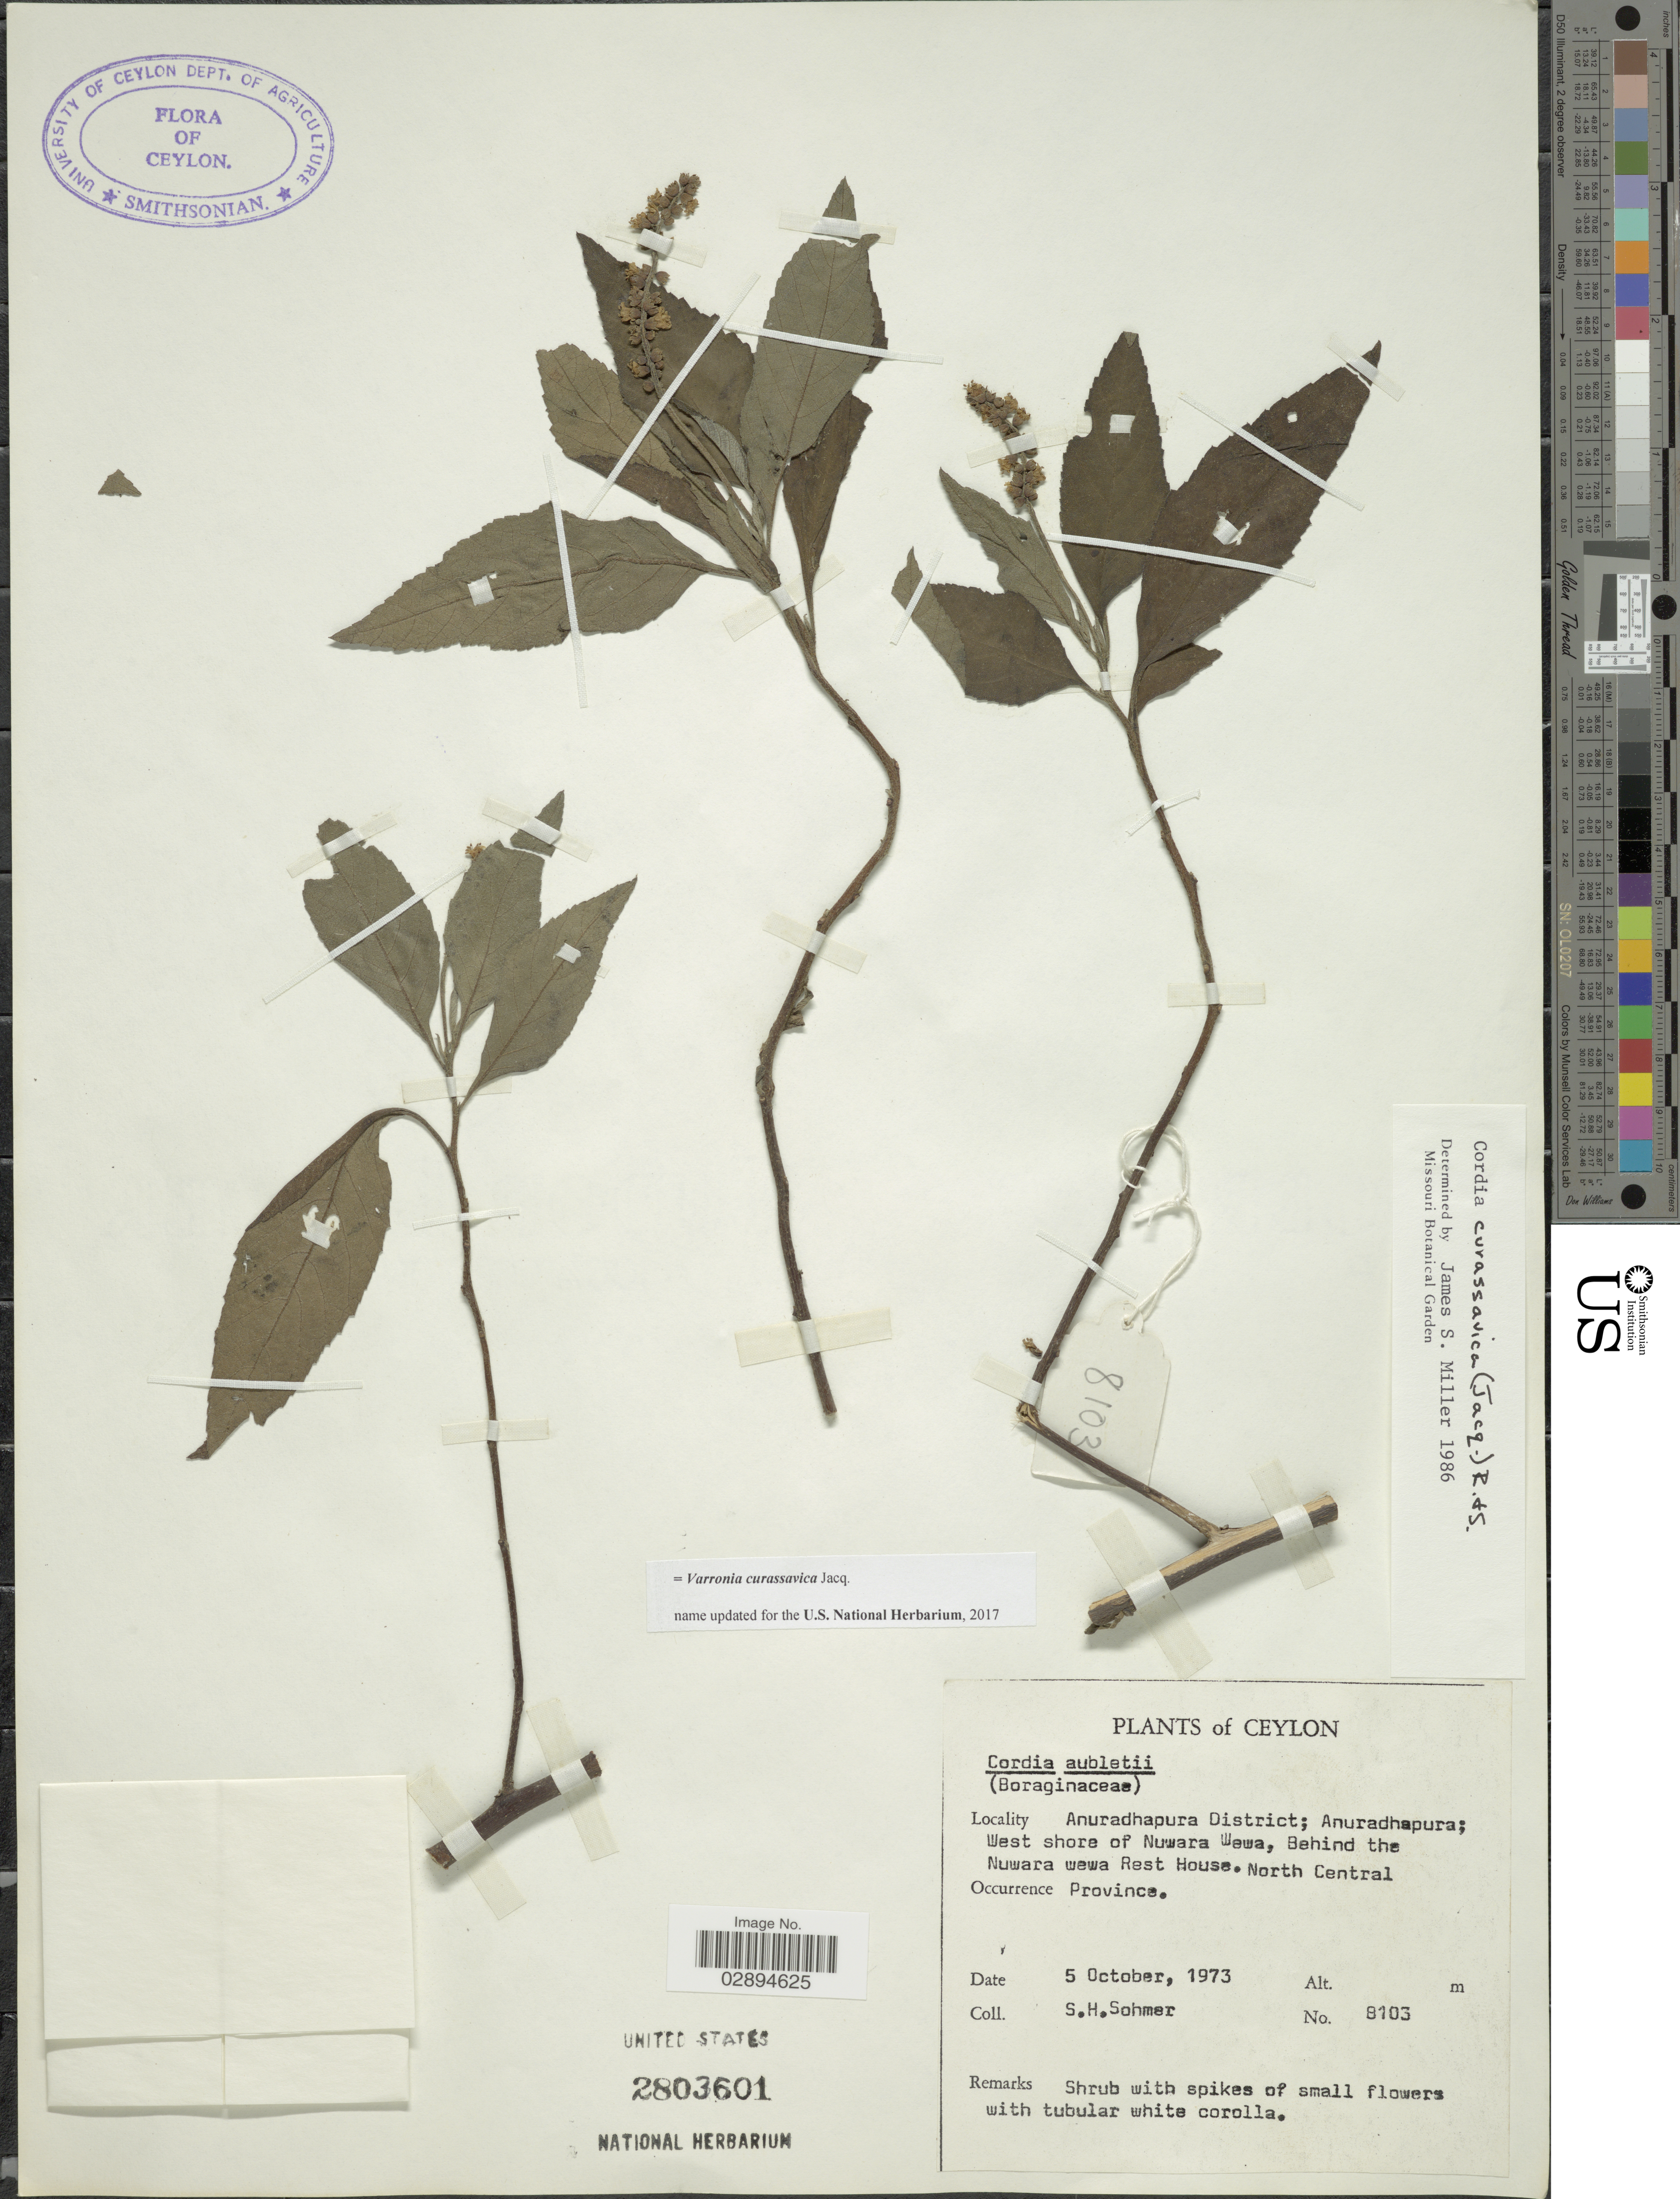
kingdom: Plantae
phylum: Tracheophyta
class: Magnoliopsida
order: Boraginales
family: Cordiaceae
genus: Varronia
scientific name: Varronia curassavica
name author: Jacq.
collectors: S. H. Sohmer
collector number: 8103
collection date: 1973-10-05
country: Sri Lanka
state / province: North Central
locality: Ceylon. Anuradhapura District; Anuradhapura; West shore of Nuwara Wewa, Behind the Nuwara wewa Rest House. North Central Province.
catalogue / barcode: US 2803601